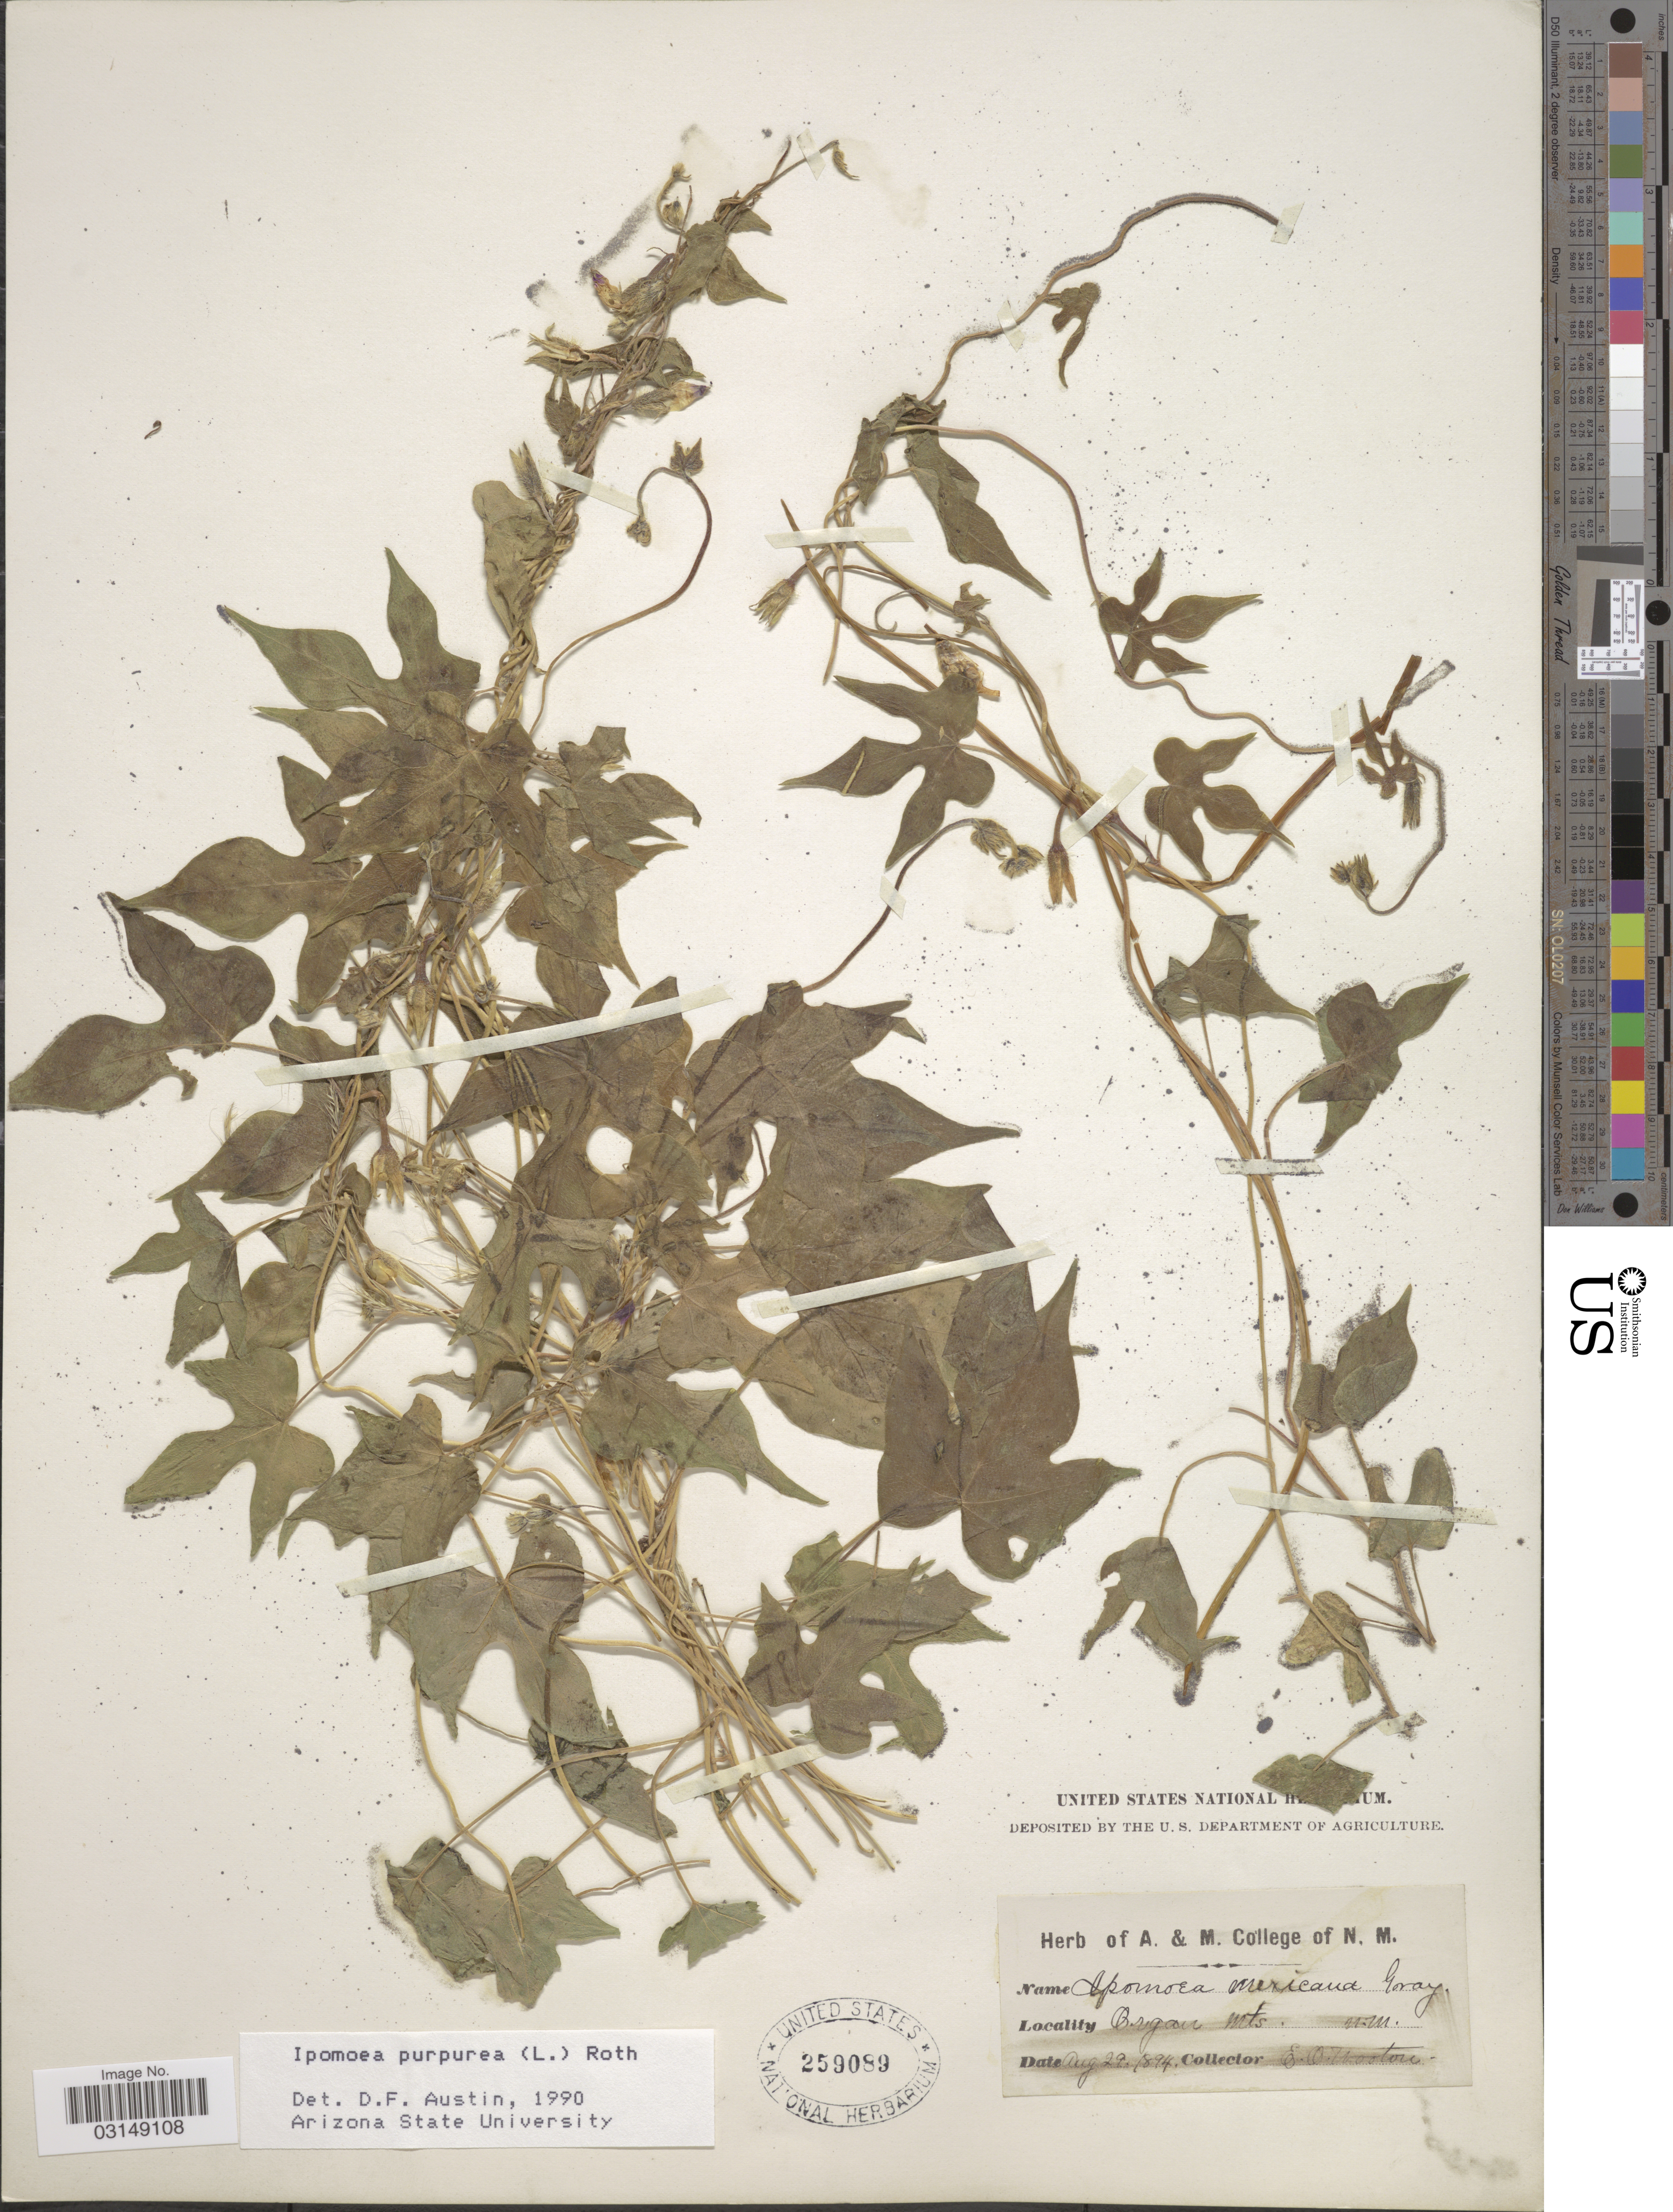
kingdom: Plantae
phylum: Tracheophyta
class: Magnoliopsida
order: Solanales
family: Convolvulaceae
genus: Ipomoea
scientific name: Ipomoea purpurea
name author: (L.) Roth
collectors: E. O. Wooton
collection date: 1894-08-29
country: United States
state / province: New Mexico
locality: Organ Mts. N. M.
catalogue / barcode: US 259089